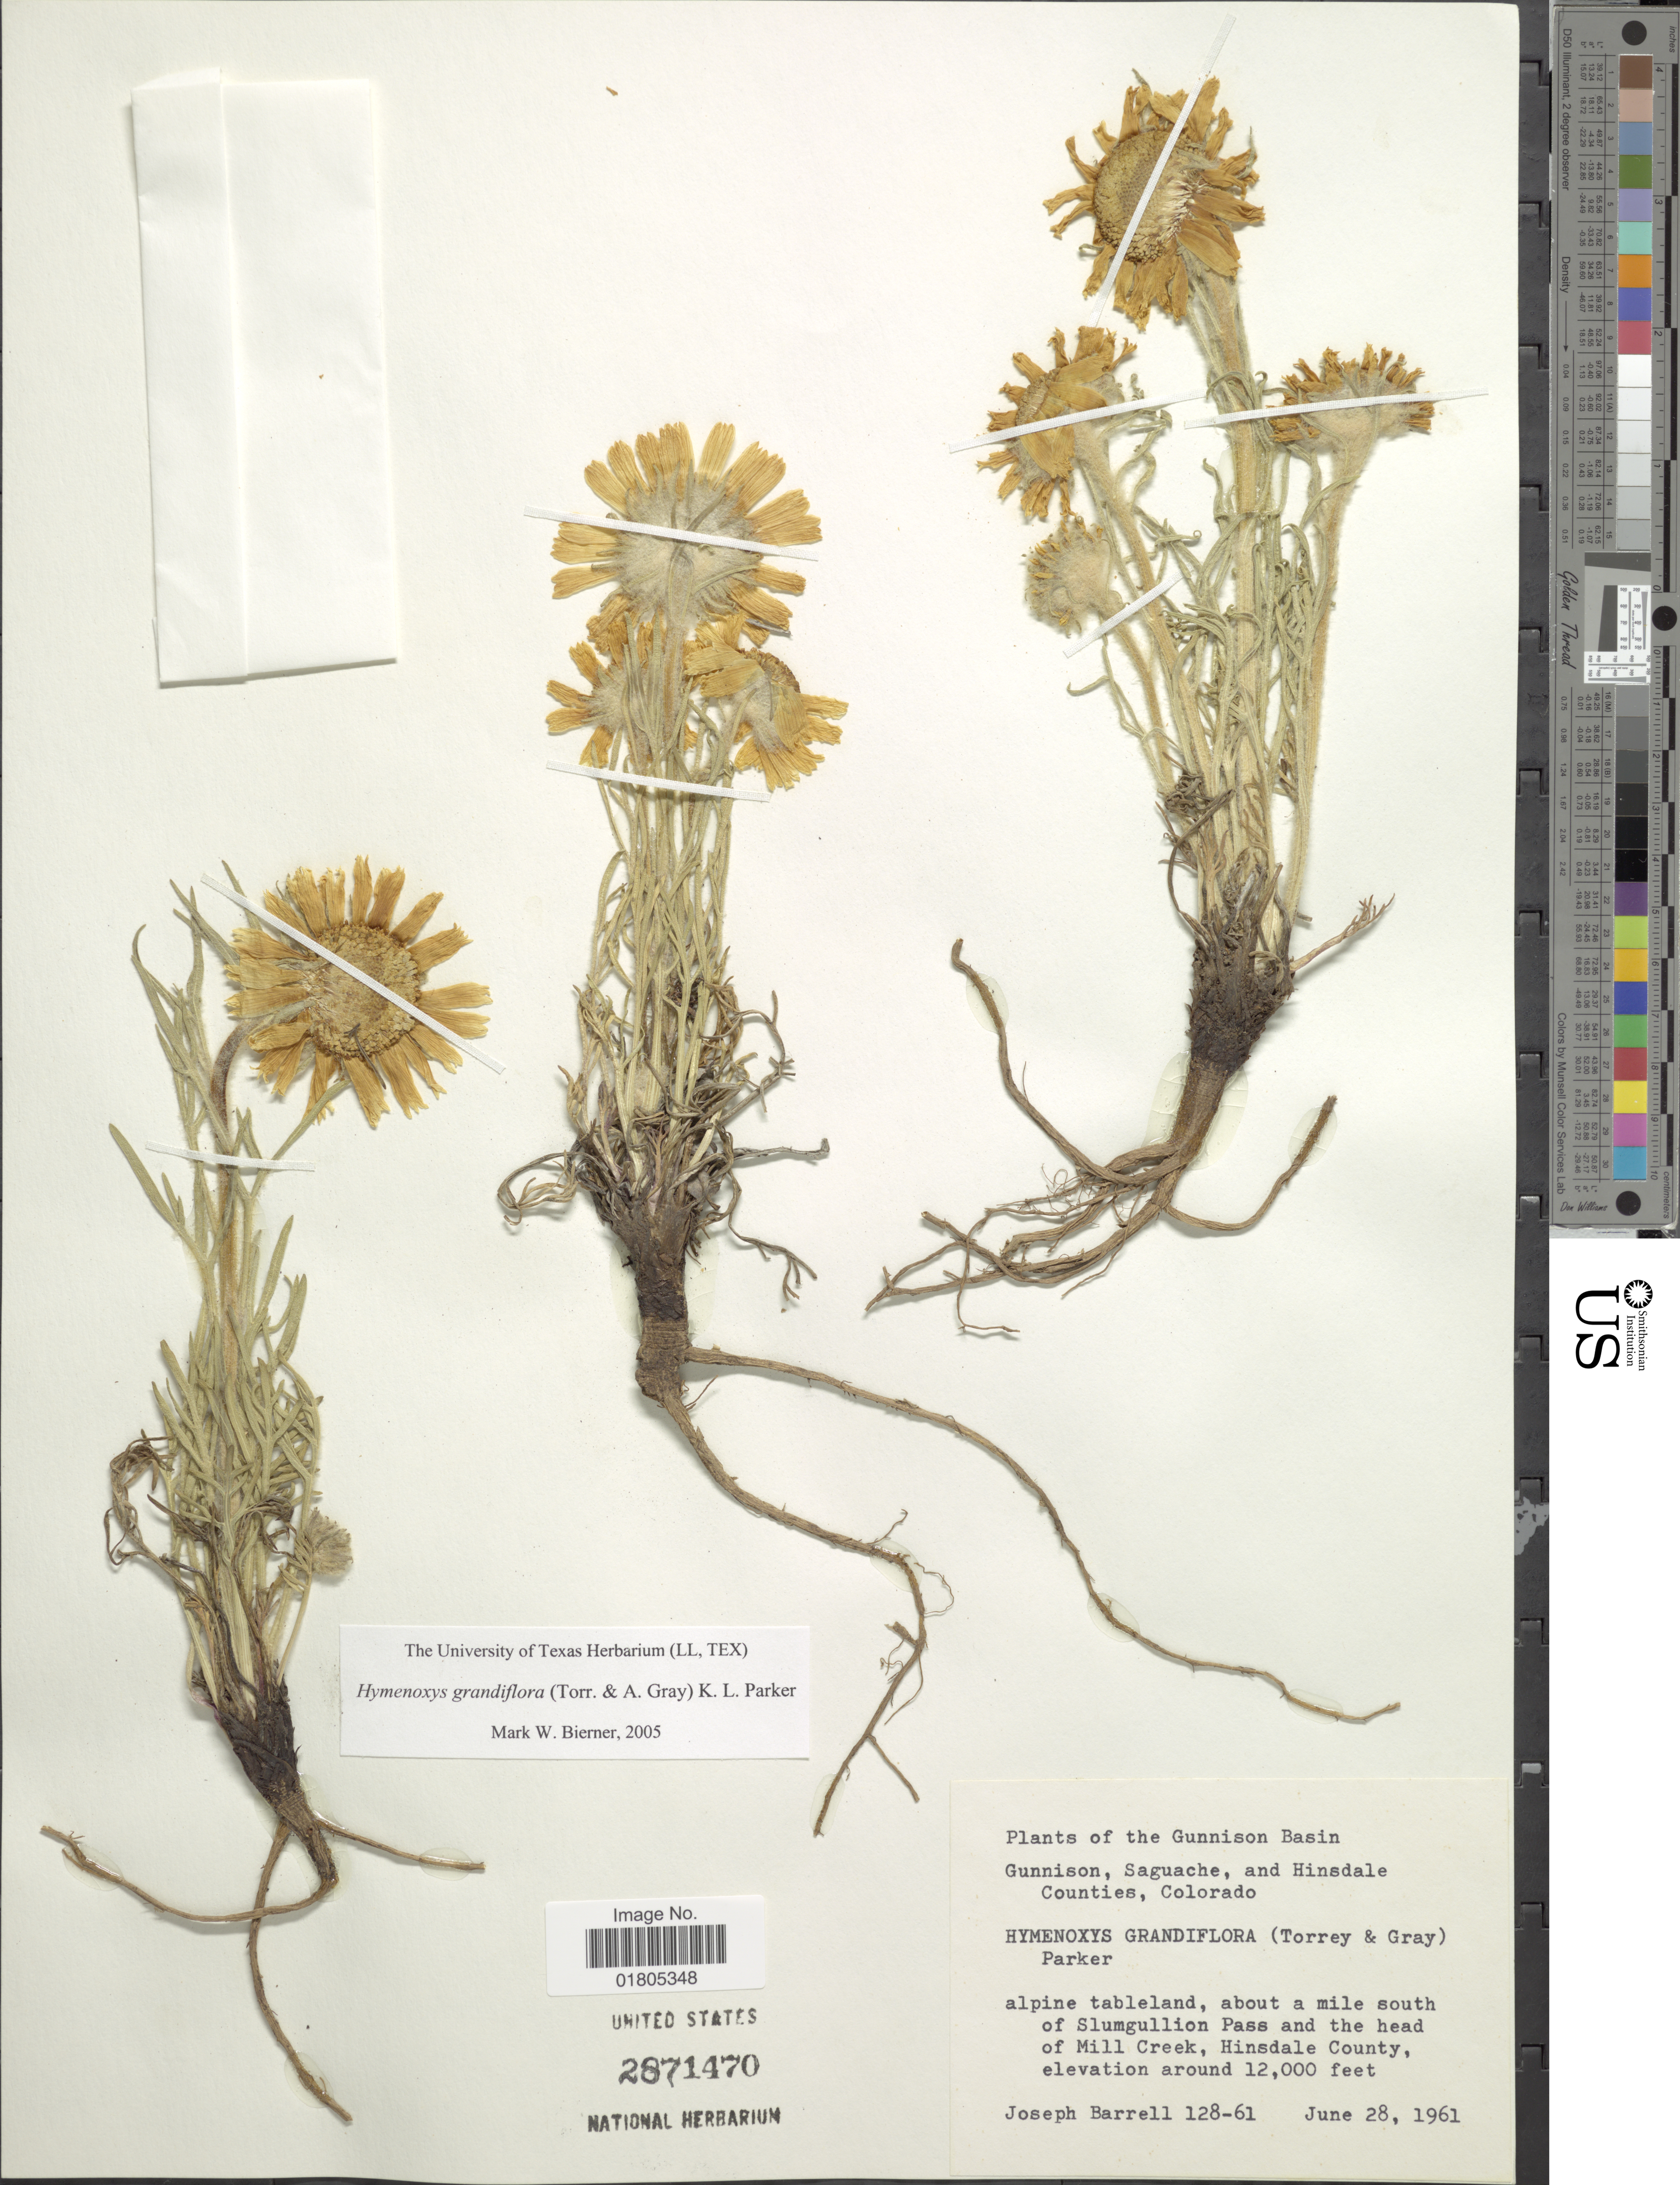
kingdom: Plantae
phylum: Tracheophyta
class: Magnoliopsida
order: Asterales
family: Asteraceae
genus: Actinea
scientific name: Actinea grandiflora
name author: (Torr. & A. Gray) Kuntze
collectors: J. Barrell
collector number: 128-61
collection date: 1961-06-28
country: United States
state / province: Colorado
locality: Gunnison Basin. Gunnison, Saguache, and Hinsdale Counties, Colorado. Alpine tableland, about a mile south of Slumgullion Pass and the head of Mill Creek, Hinsdale County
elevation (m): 3658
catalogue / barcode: US 2871470